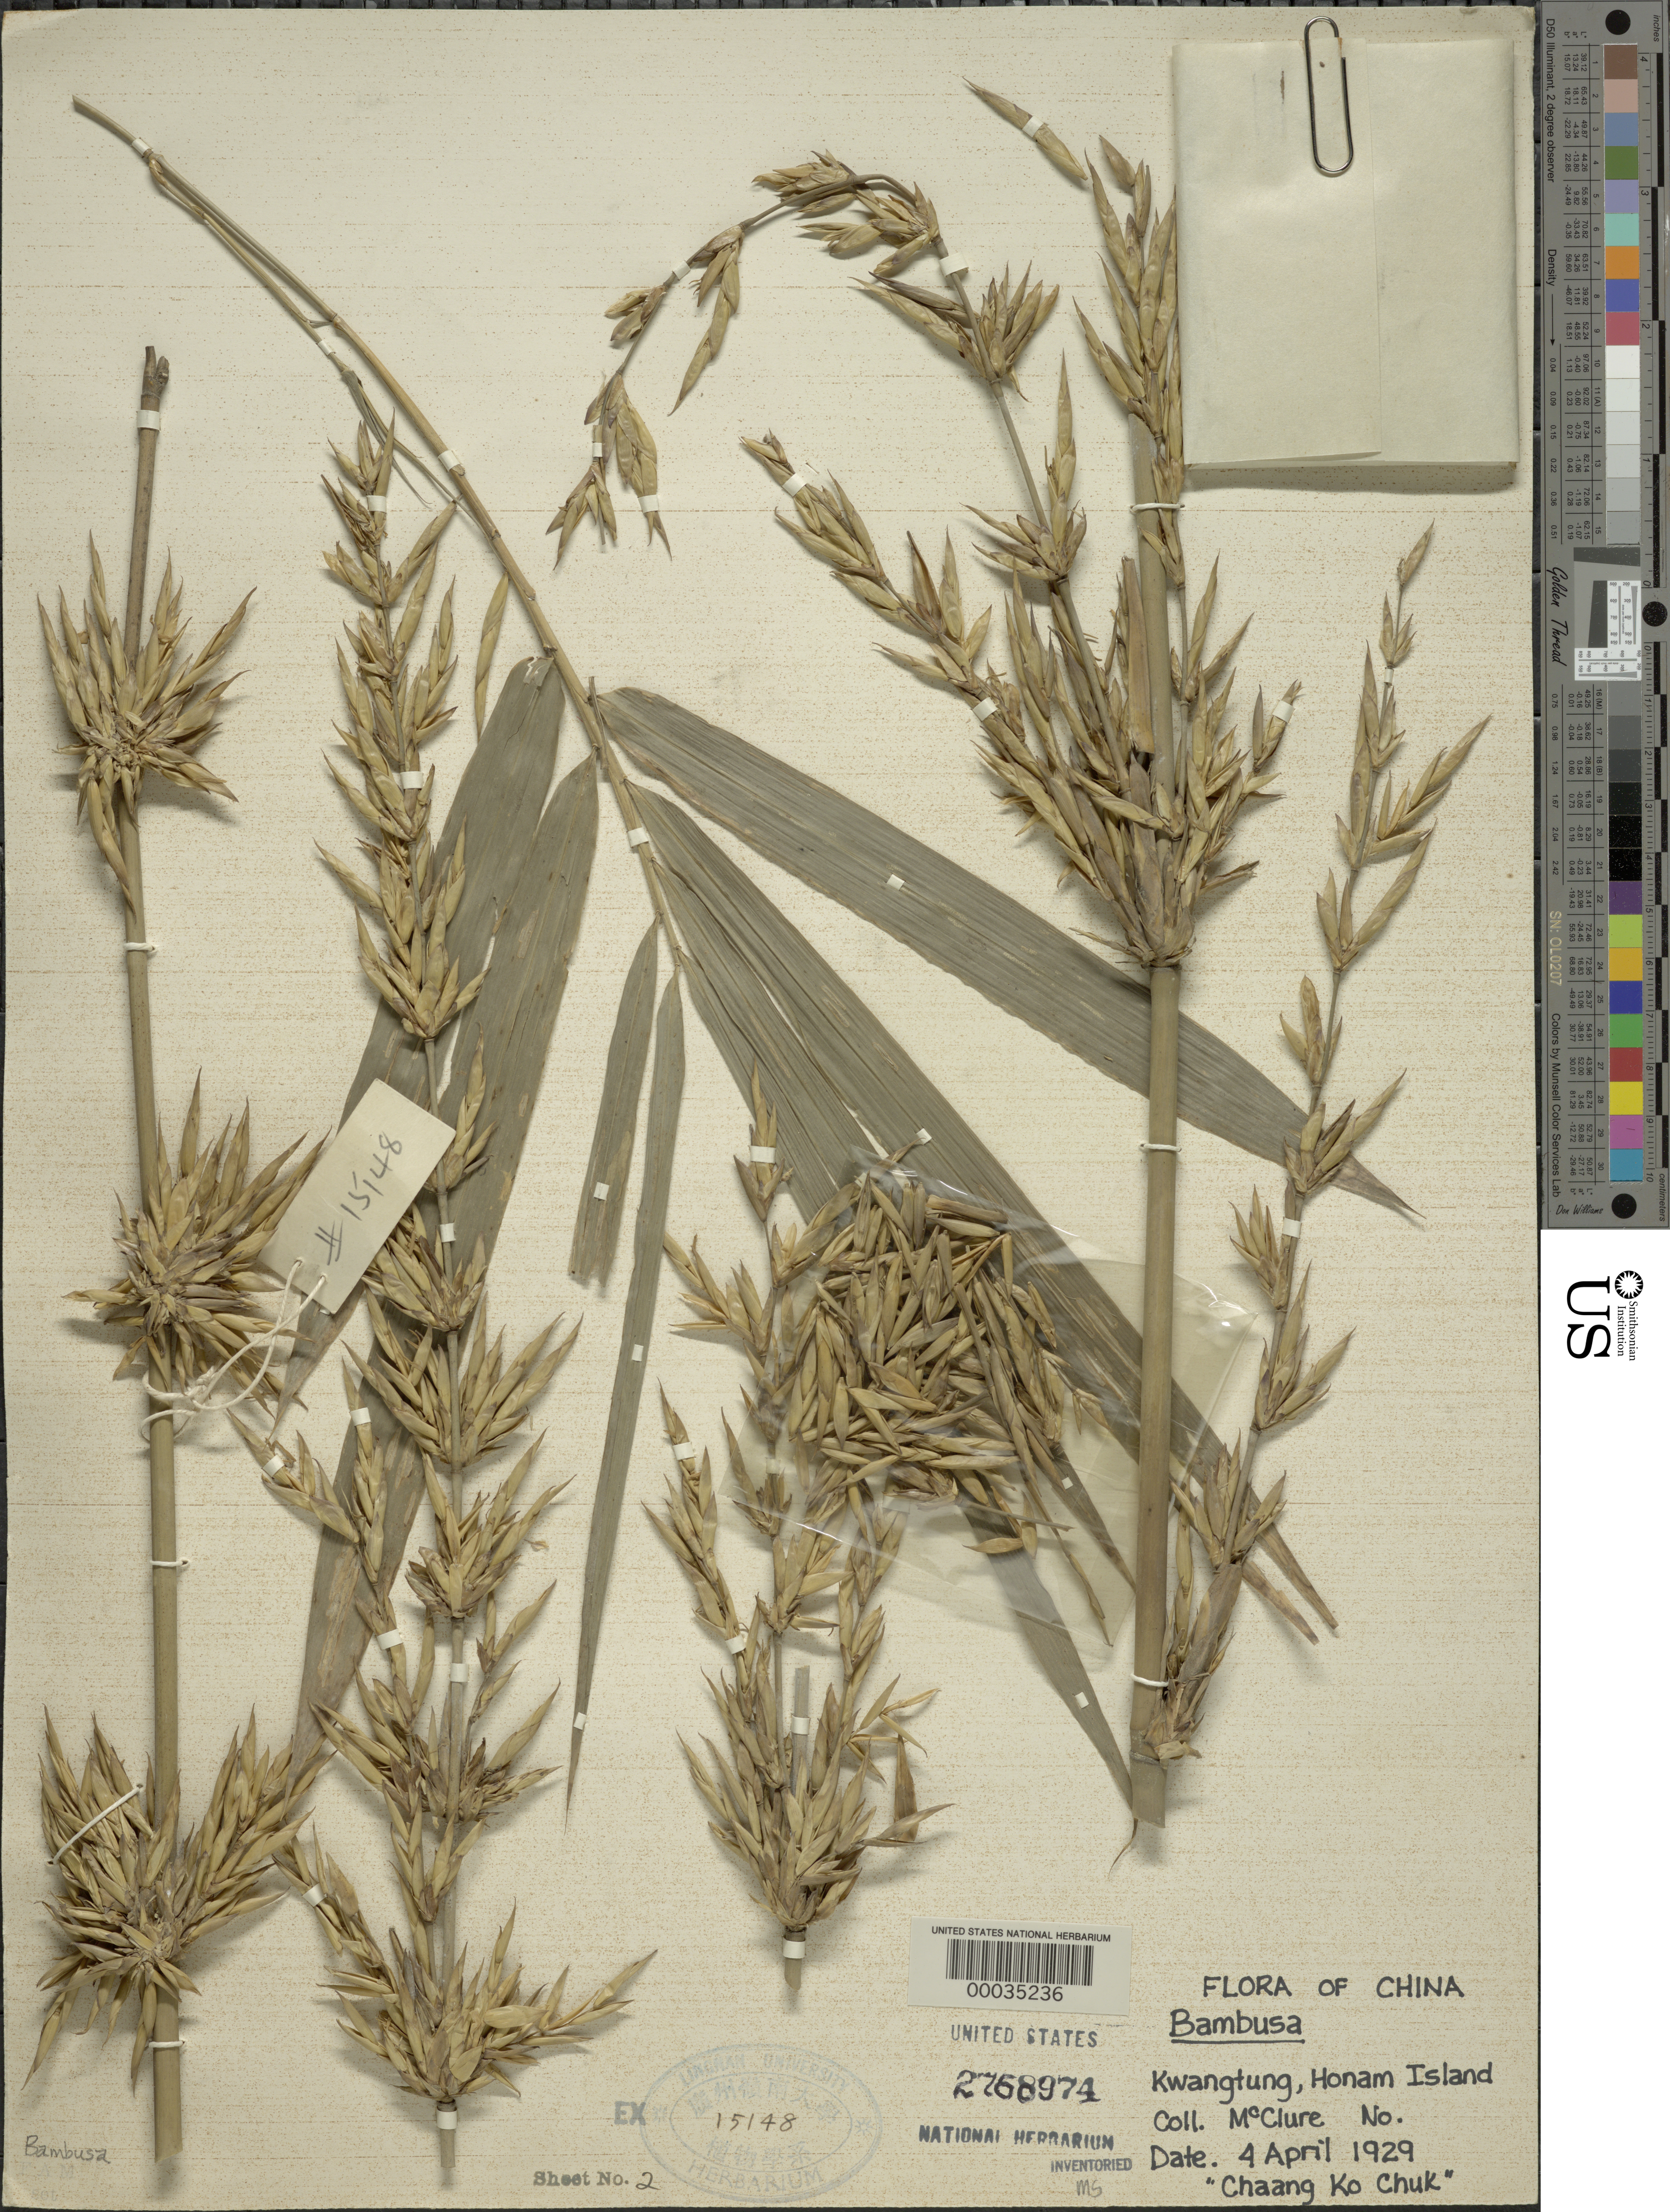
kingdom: Plantae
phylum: Tracheophyta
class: Liliopsida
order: Poales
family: Poaceae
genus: Bambusa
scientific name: Bambusa sp.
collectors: F. A. McClure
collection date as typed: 04 Apr 1929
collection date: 1929-04-04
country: China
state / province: Guangdong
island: Honam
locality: Honam isl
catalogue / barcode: US 2768974